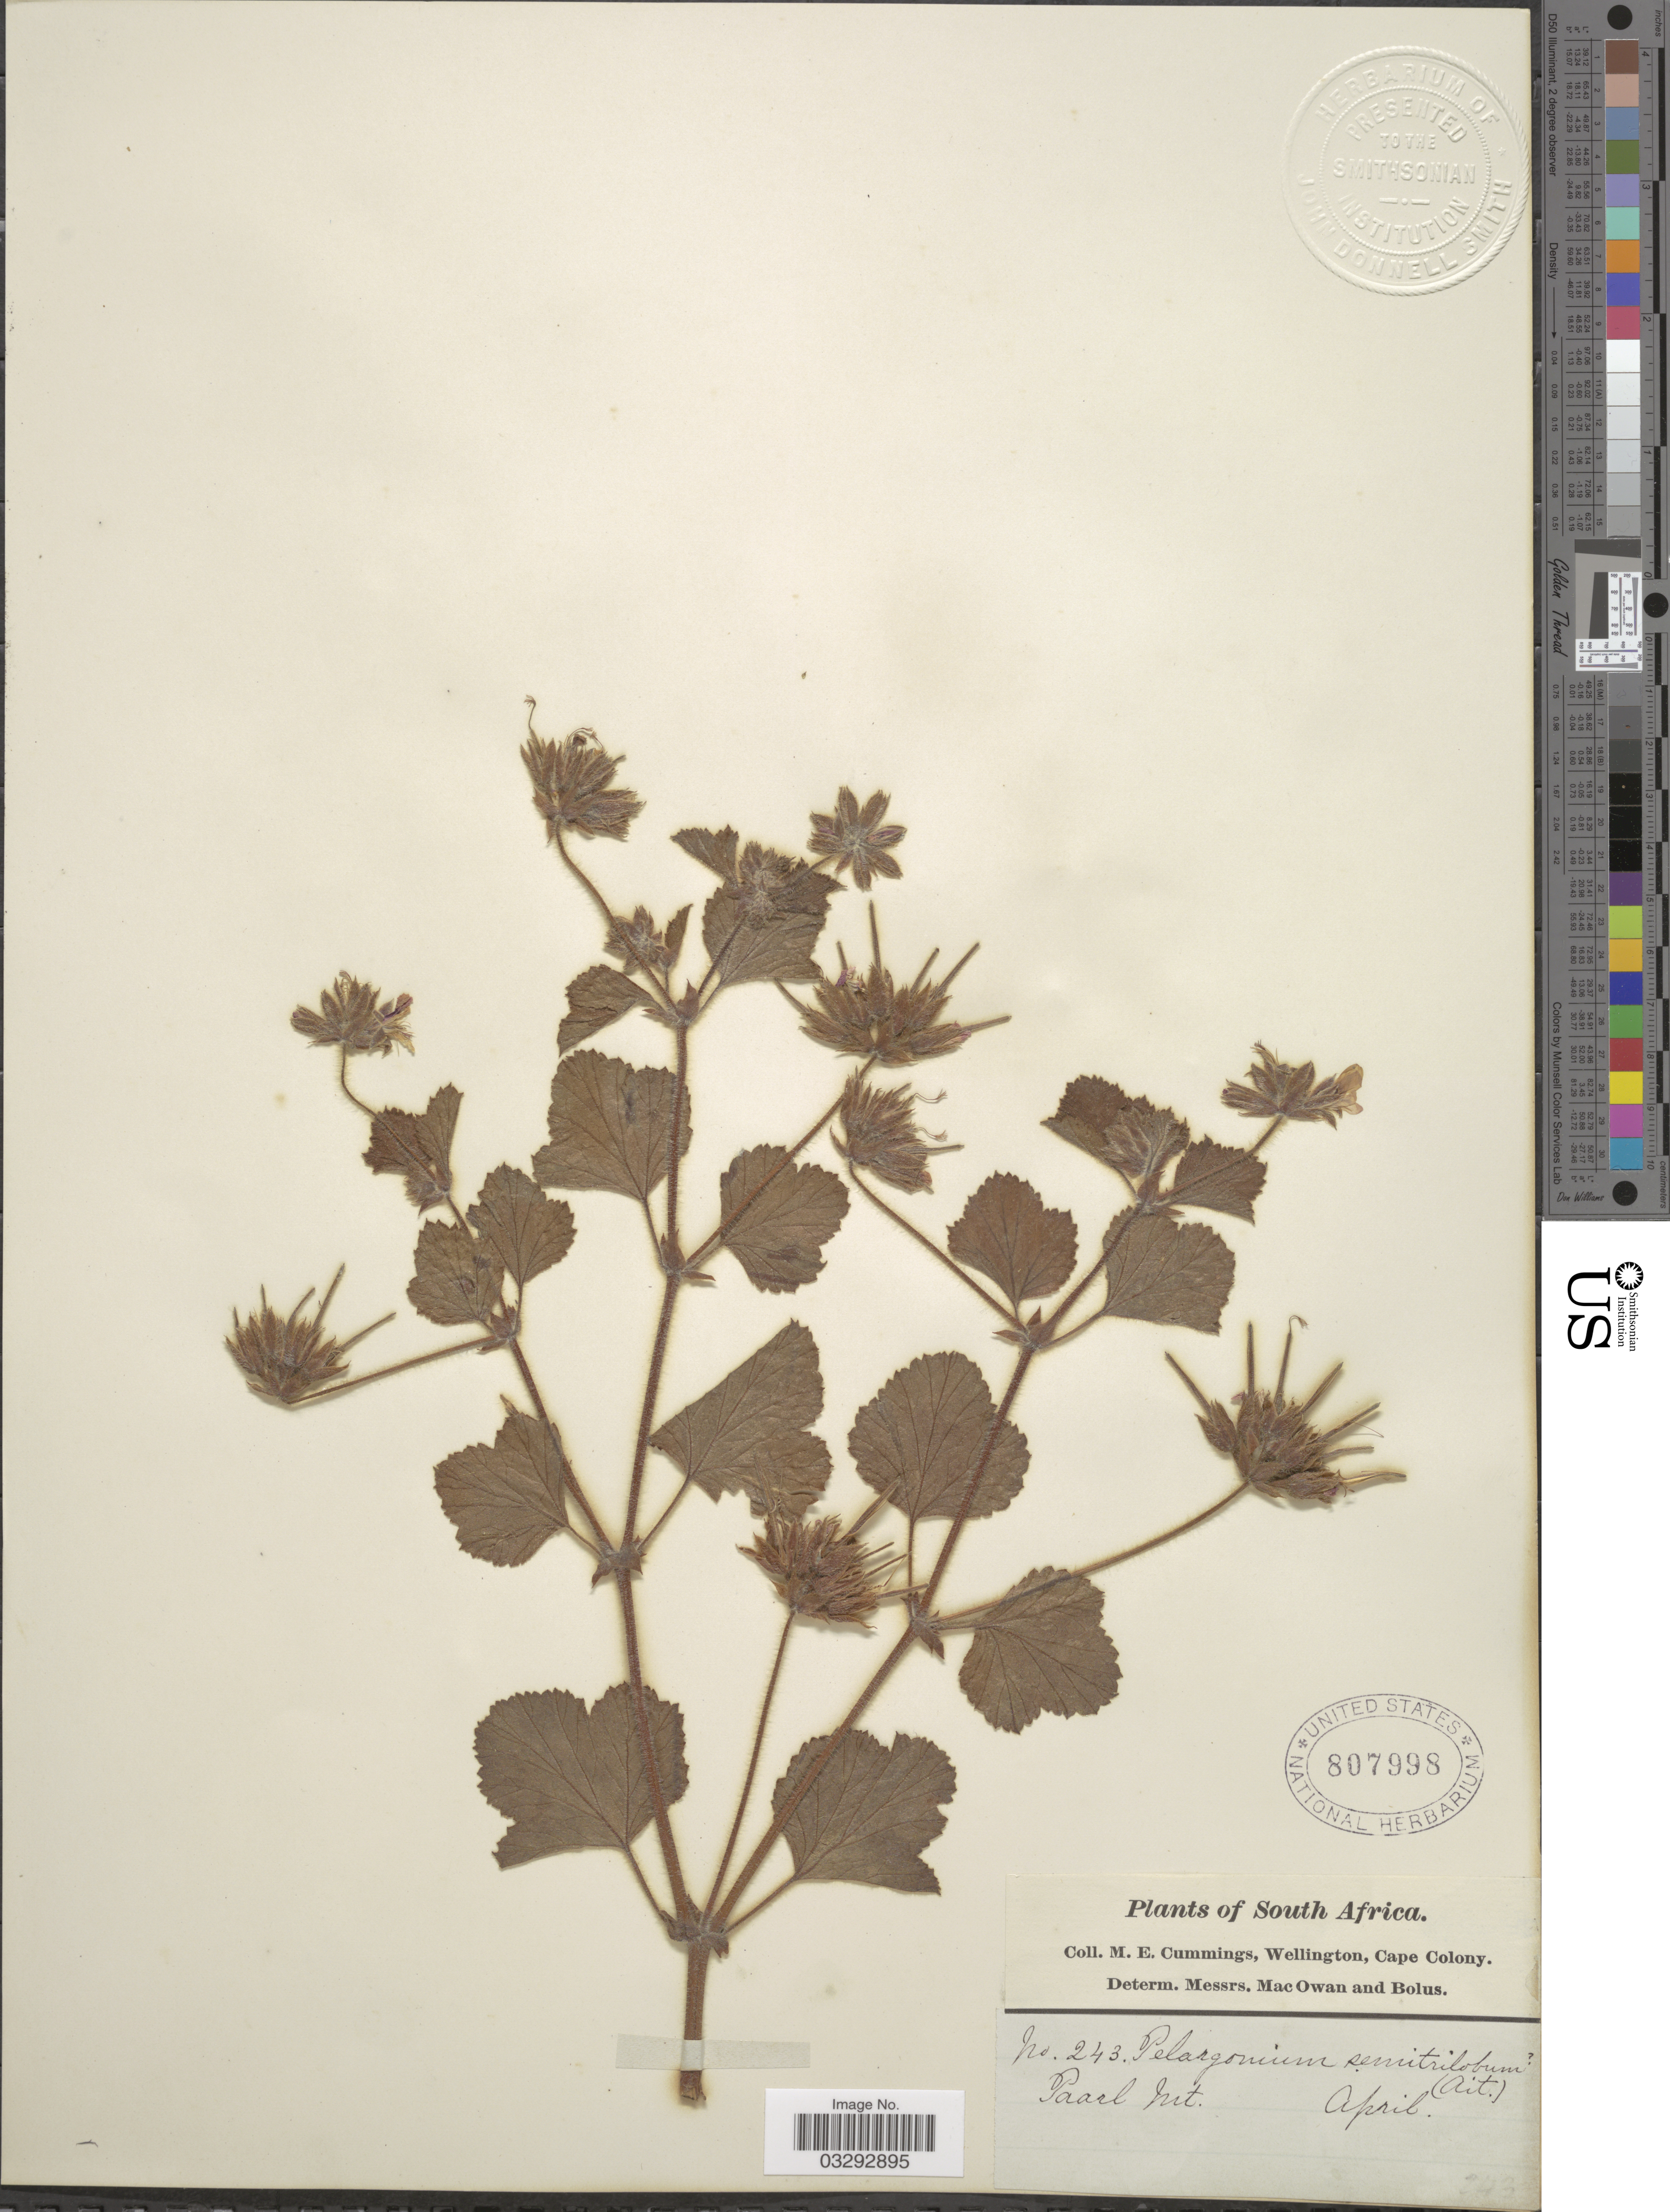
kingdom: Plantae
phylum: Tracheophyta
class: Magnoliopsida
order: Geraniales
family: Geraniaceae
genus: Pelargonium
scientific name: Pelargonium semitrilobum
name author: Jacq.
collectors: M. E. Cummings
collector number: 243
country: South Africa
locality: Paarl Mt.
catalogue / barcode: US 807998